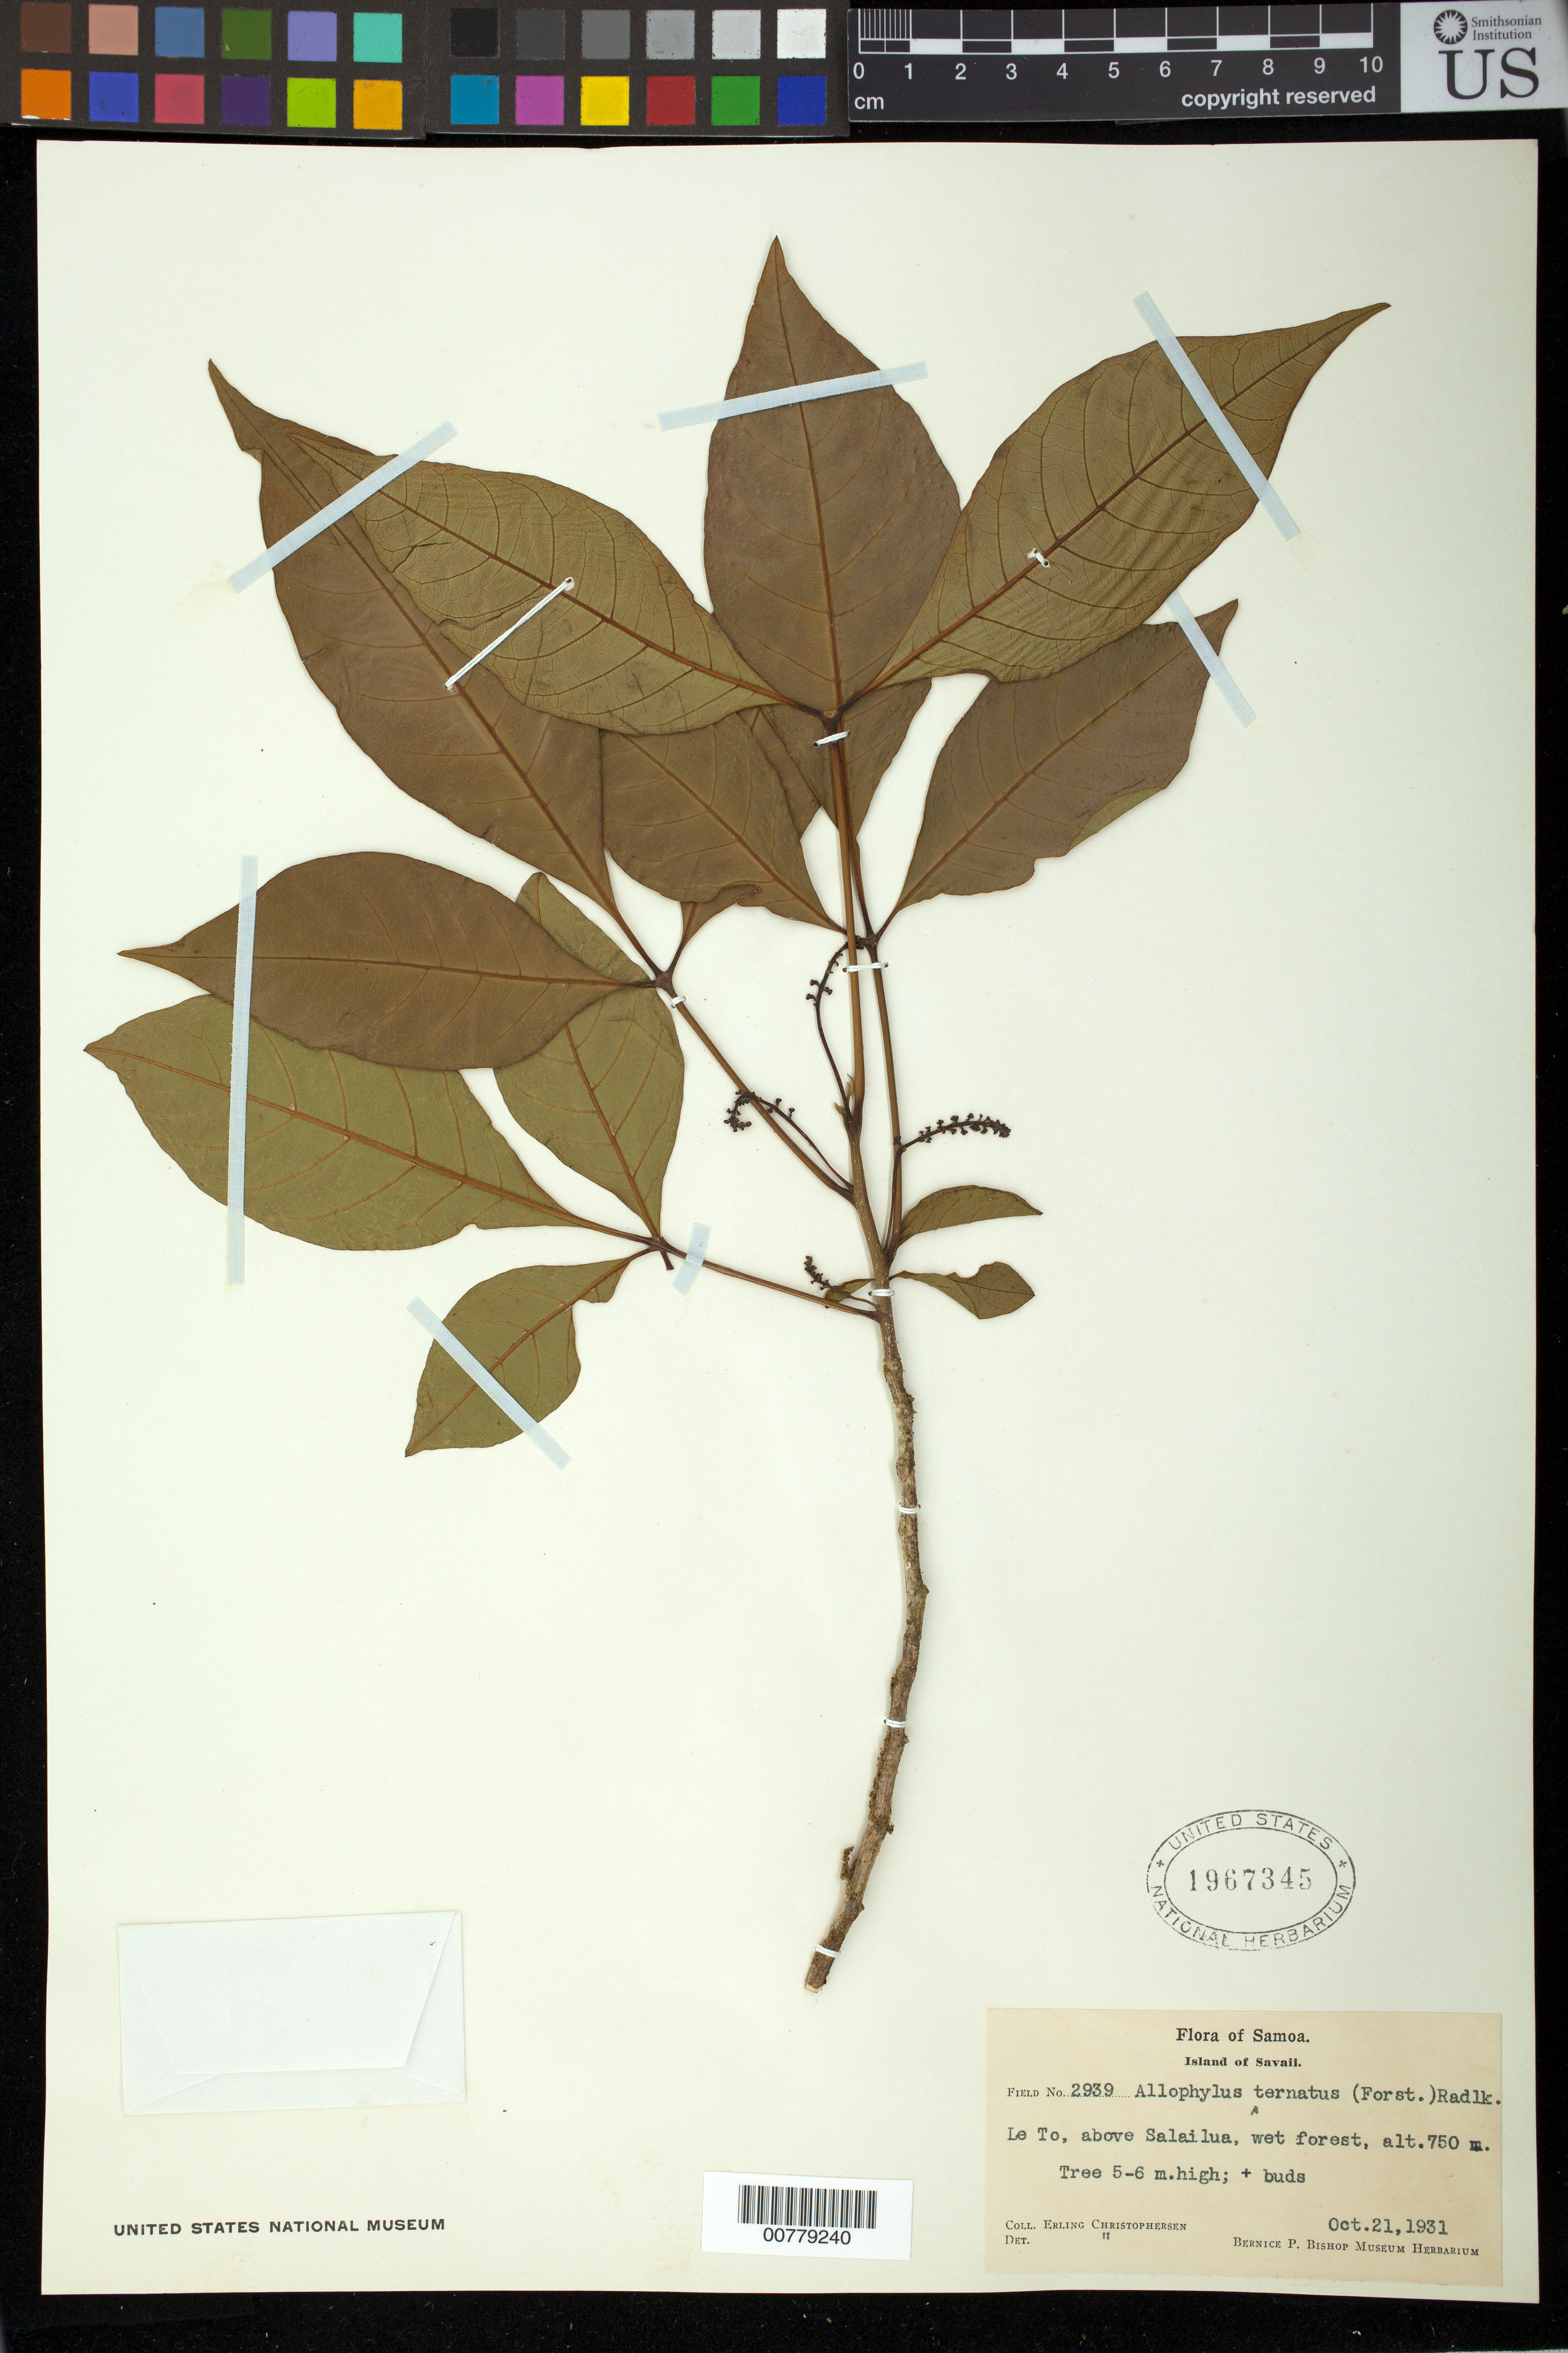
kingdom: Plantae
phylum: Tracheophyta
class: Magnoliopsida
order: Sapindales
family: Sapindaceae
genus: Allophylus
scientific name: Allophylus ternatus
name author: (G. Forst.) Radlk.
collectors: E. Christophersen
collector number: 2939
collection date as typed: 21 Oct 1931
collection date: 1931-10-21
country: Samoa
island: Savai'i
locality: Le To, above Salailua.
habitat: Wet forest.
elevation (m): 750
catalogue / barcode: US 1967345